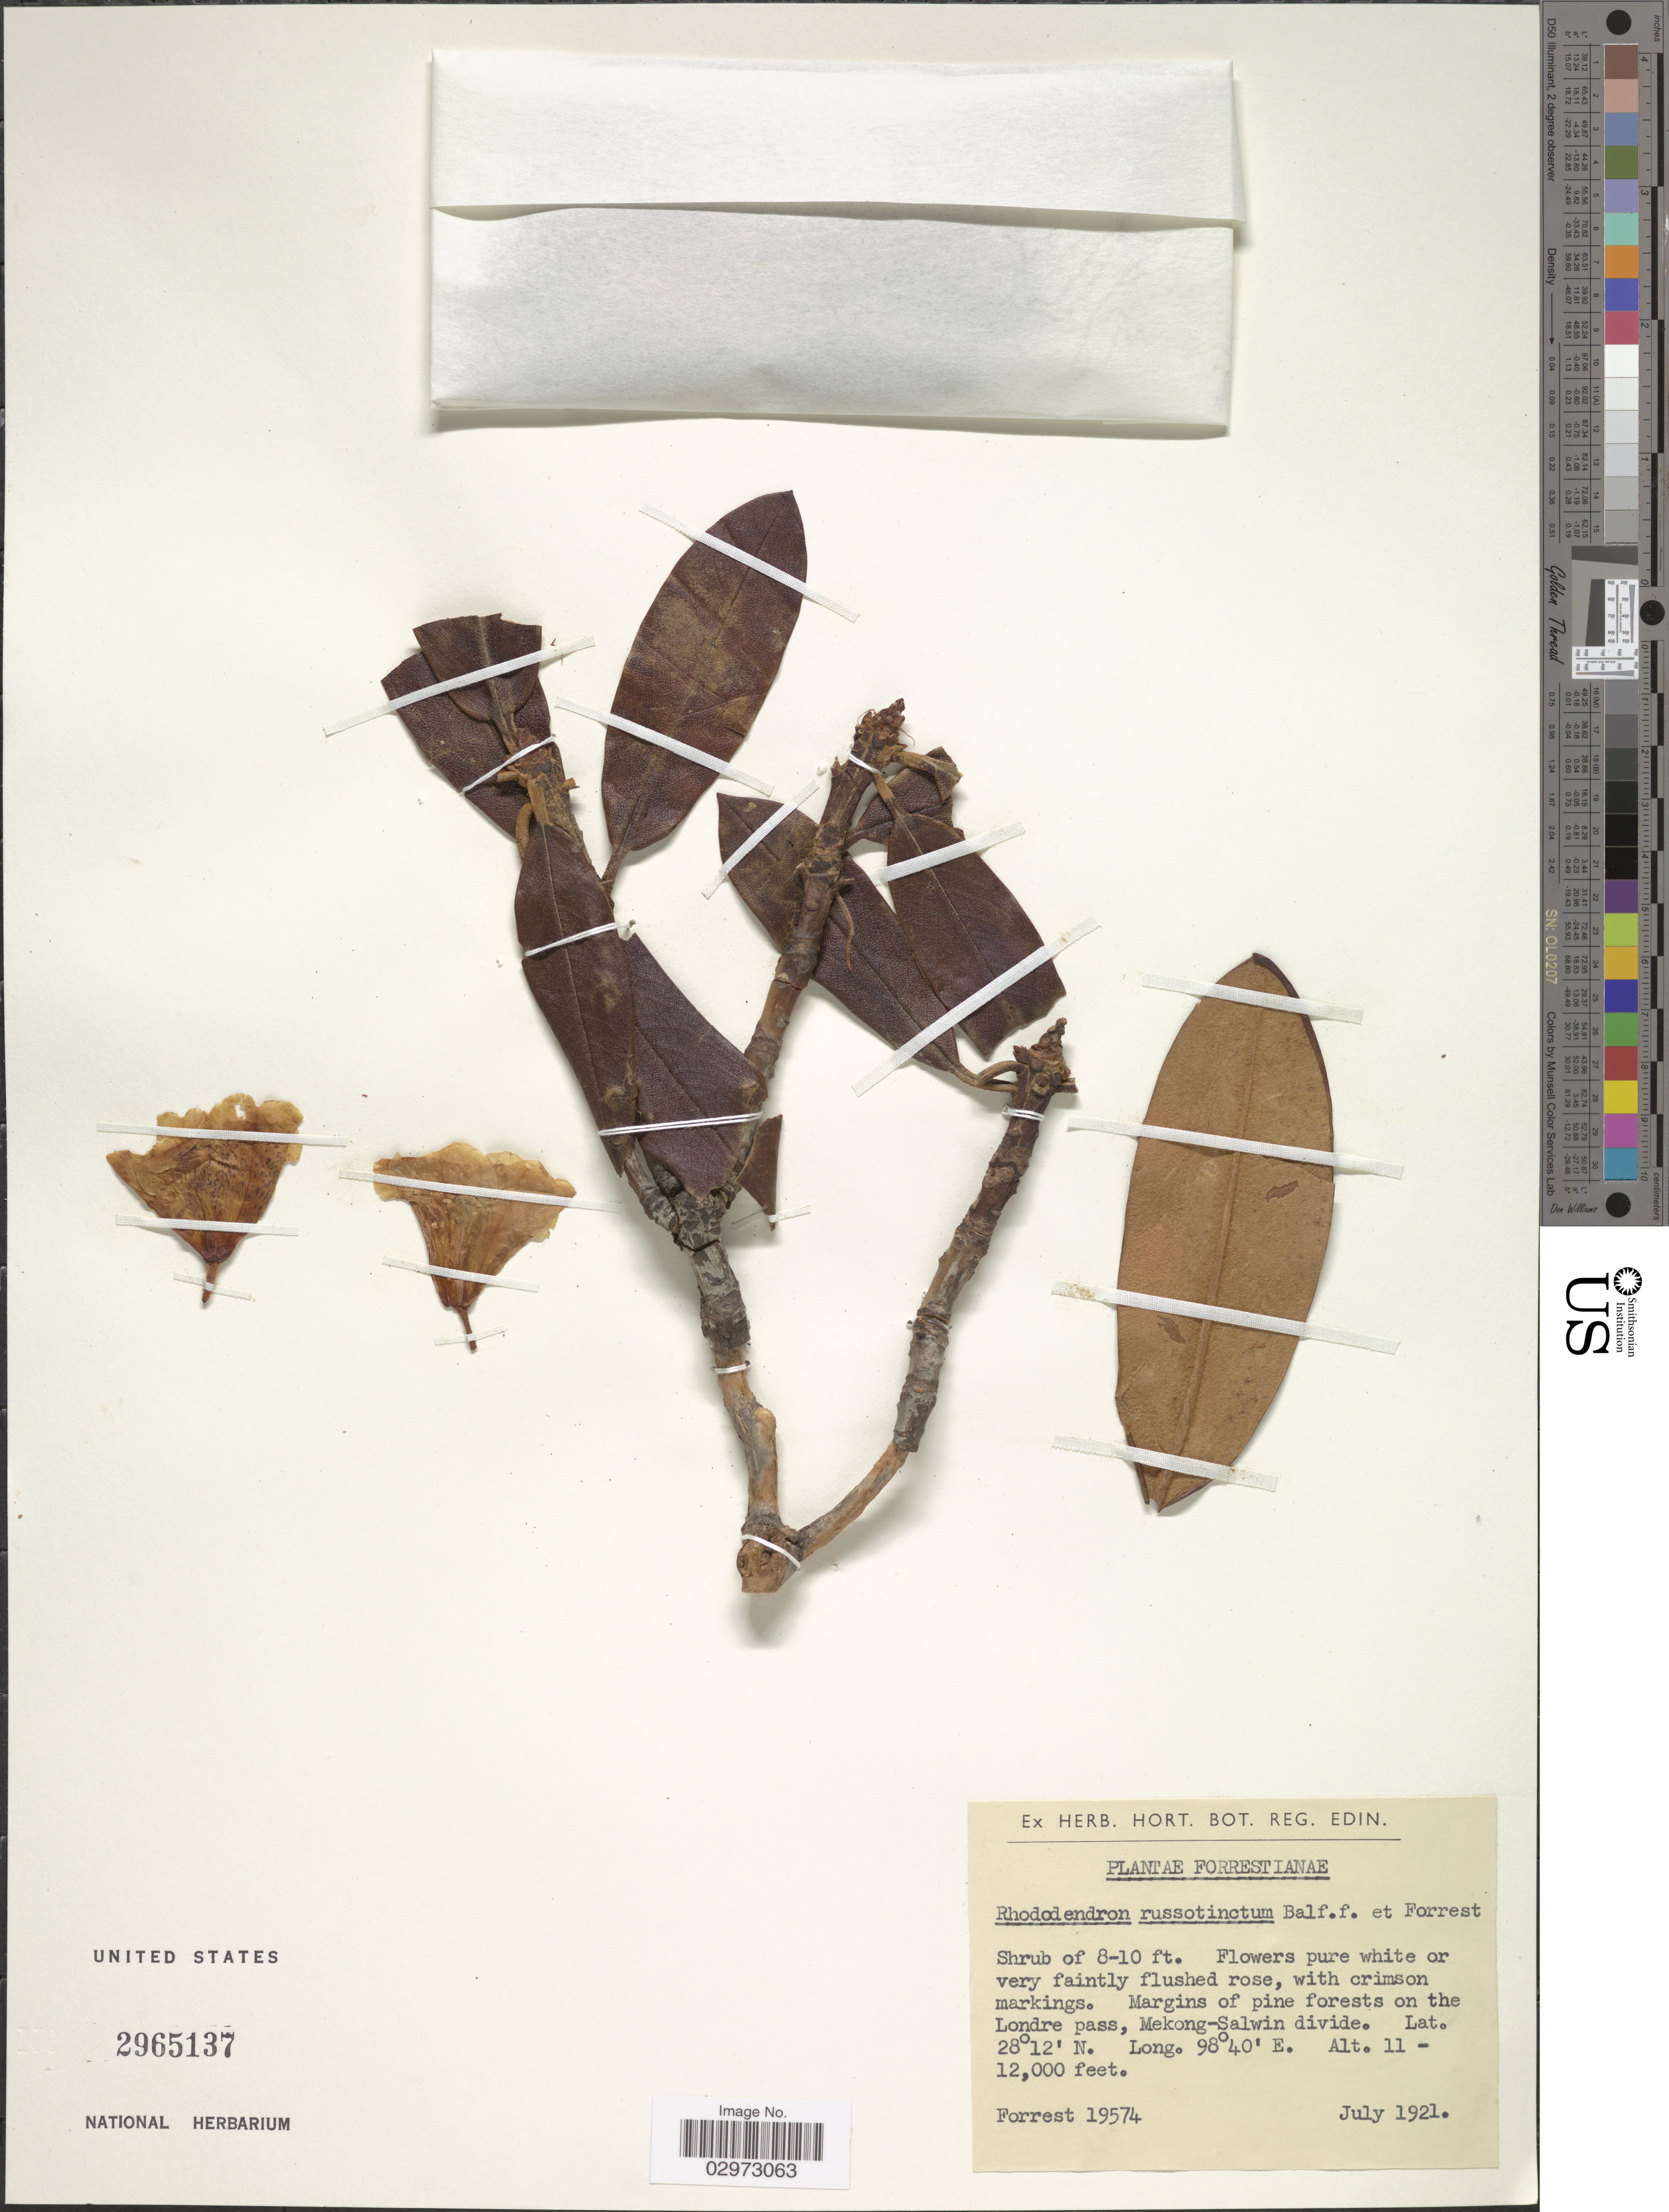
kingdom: Plantae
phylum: Tracheophyta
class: Magnoliopsida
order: Ericales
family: Ericaceae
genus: Rhododendron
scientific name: Rhododendron russotinctum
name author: Balf. f. & Forrest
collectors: -. Forrest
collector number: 19574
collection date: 1921-07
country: China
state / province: Yunnan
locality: Margins of pine forests on the Londre pass, Mekong-Salwin divide.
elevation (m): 3353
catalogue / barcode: US 2965137